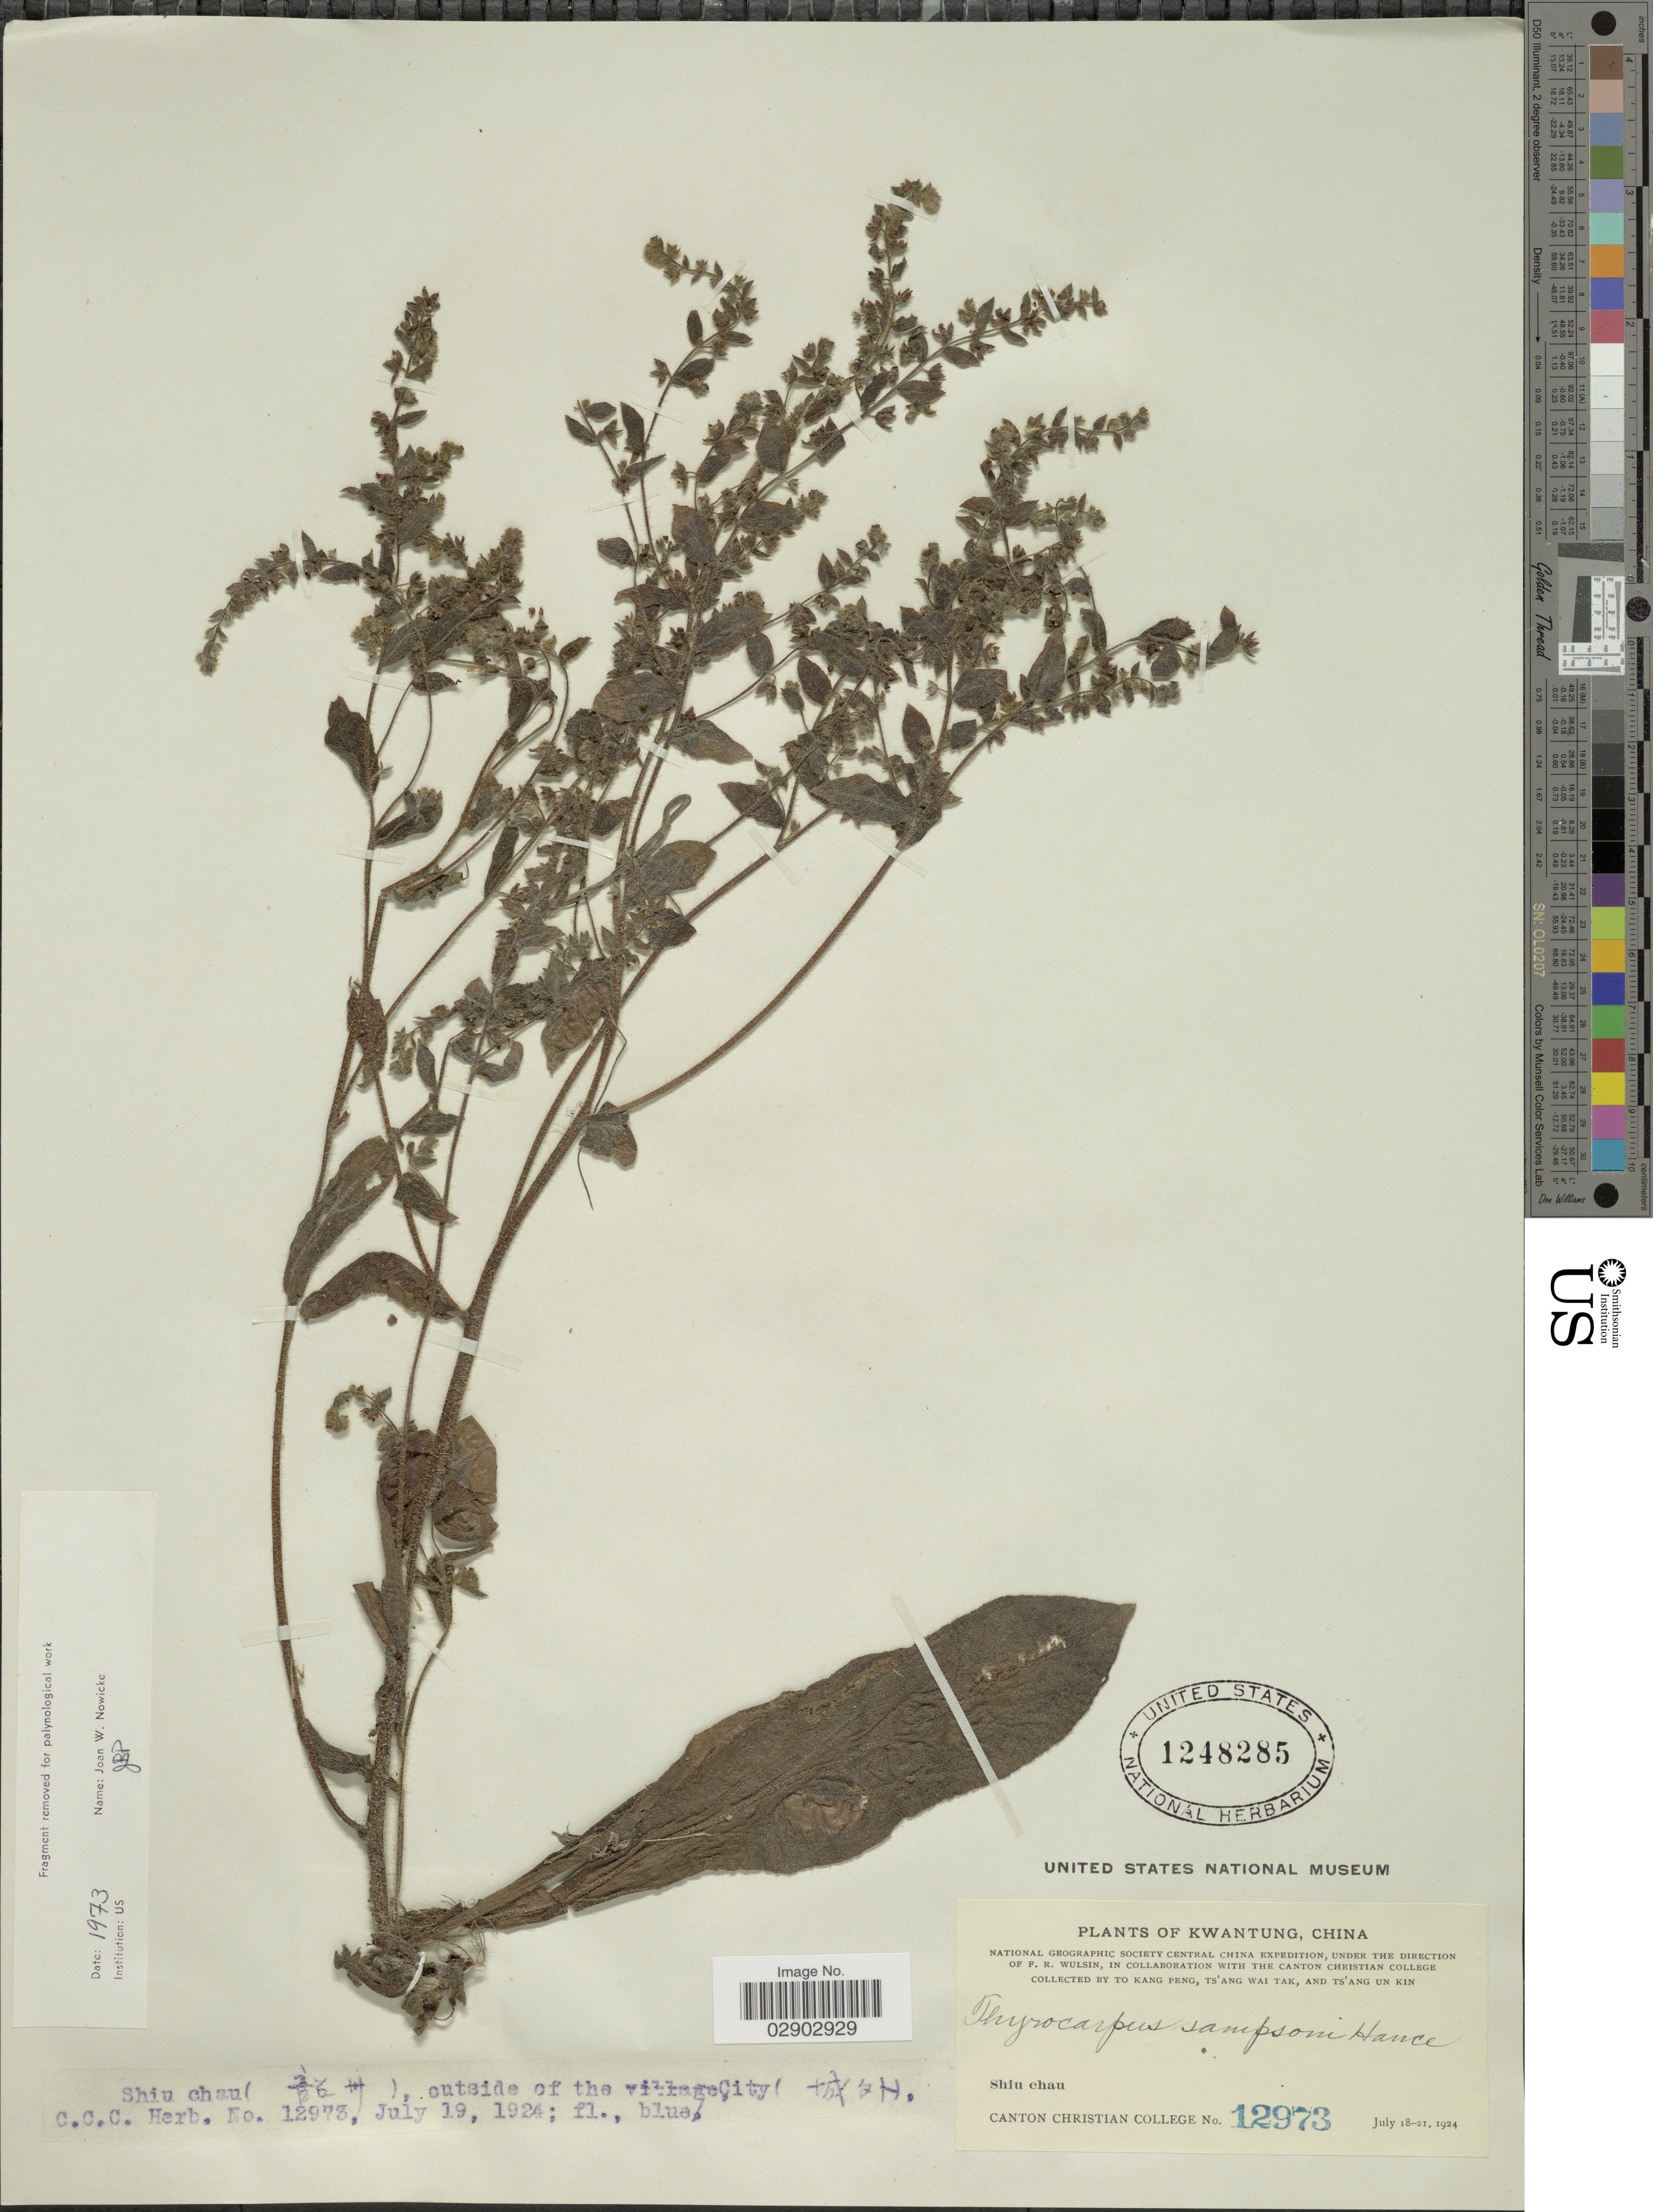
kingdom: Plantae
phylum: Tracheophyta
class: Magnoliopsida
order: Boraginales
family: Boraginaceae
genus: Thyrocarpus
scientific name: Thyrocarpus sampsonii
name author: Hance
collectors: K. Peng, W. T. Tsang & U. K. Tsang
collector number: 12973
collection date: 1924-07-18/1924-07-21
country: China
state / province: Guangdong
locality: Kwantung. Shiu chau (X), outside of the cillage City (X.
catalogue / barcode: US 1248285